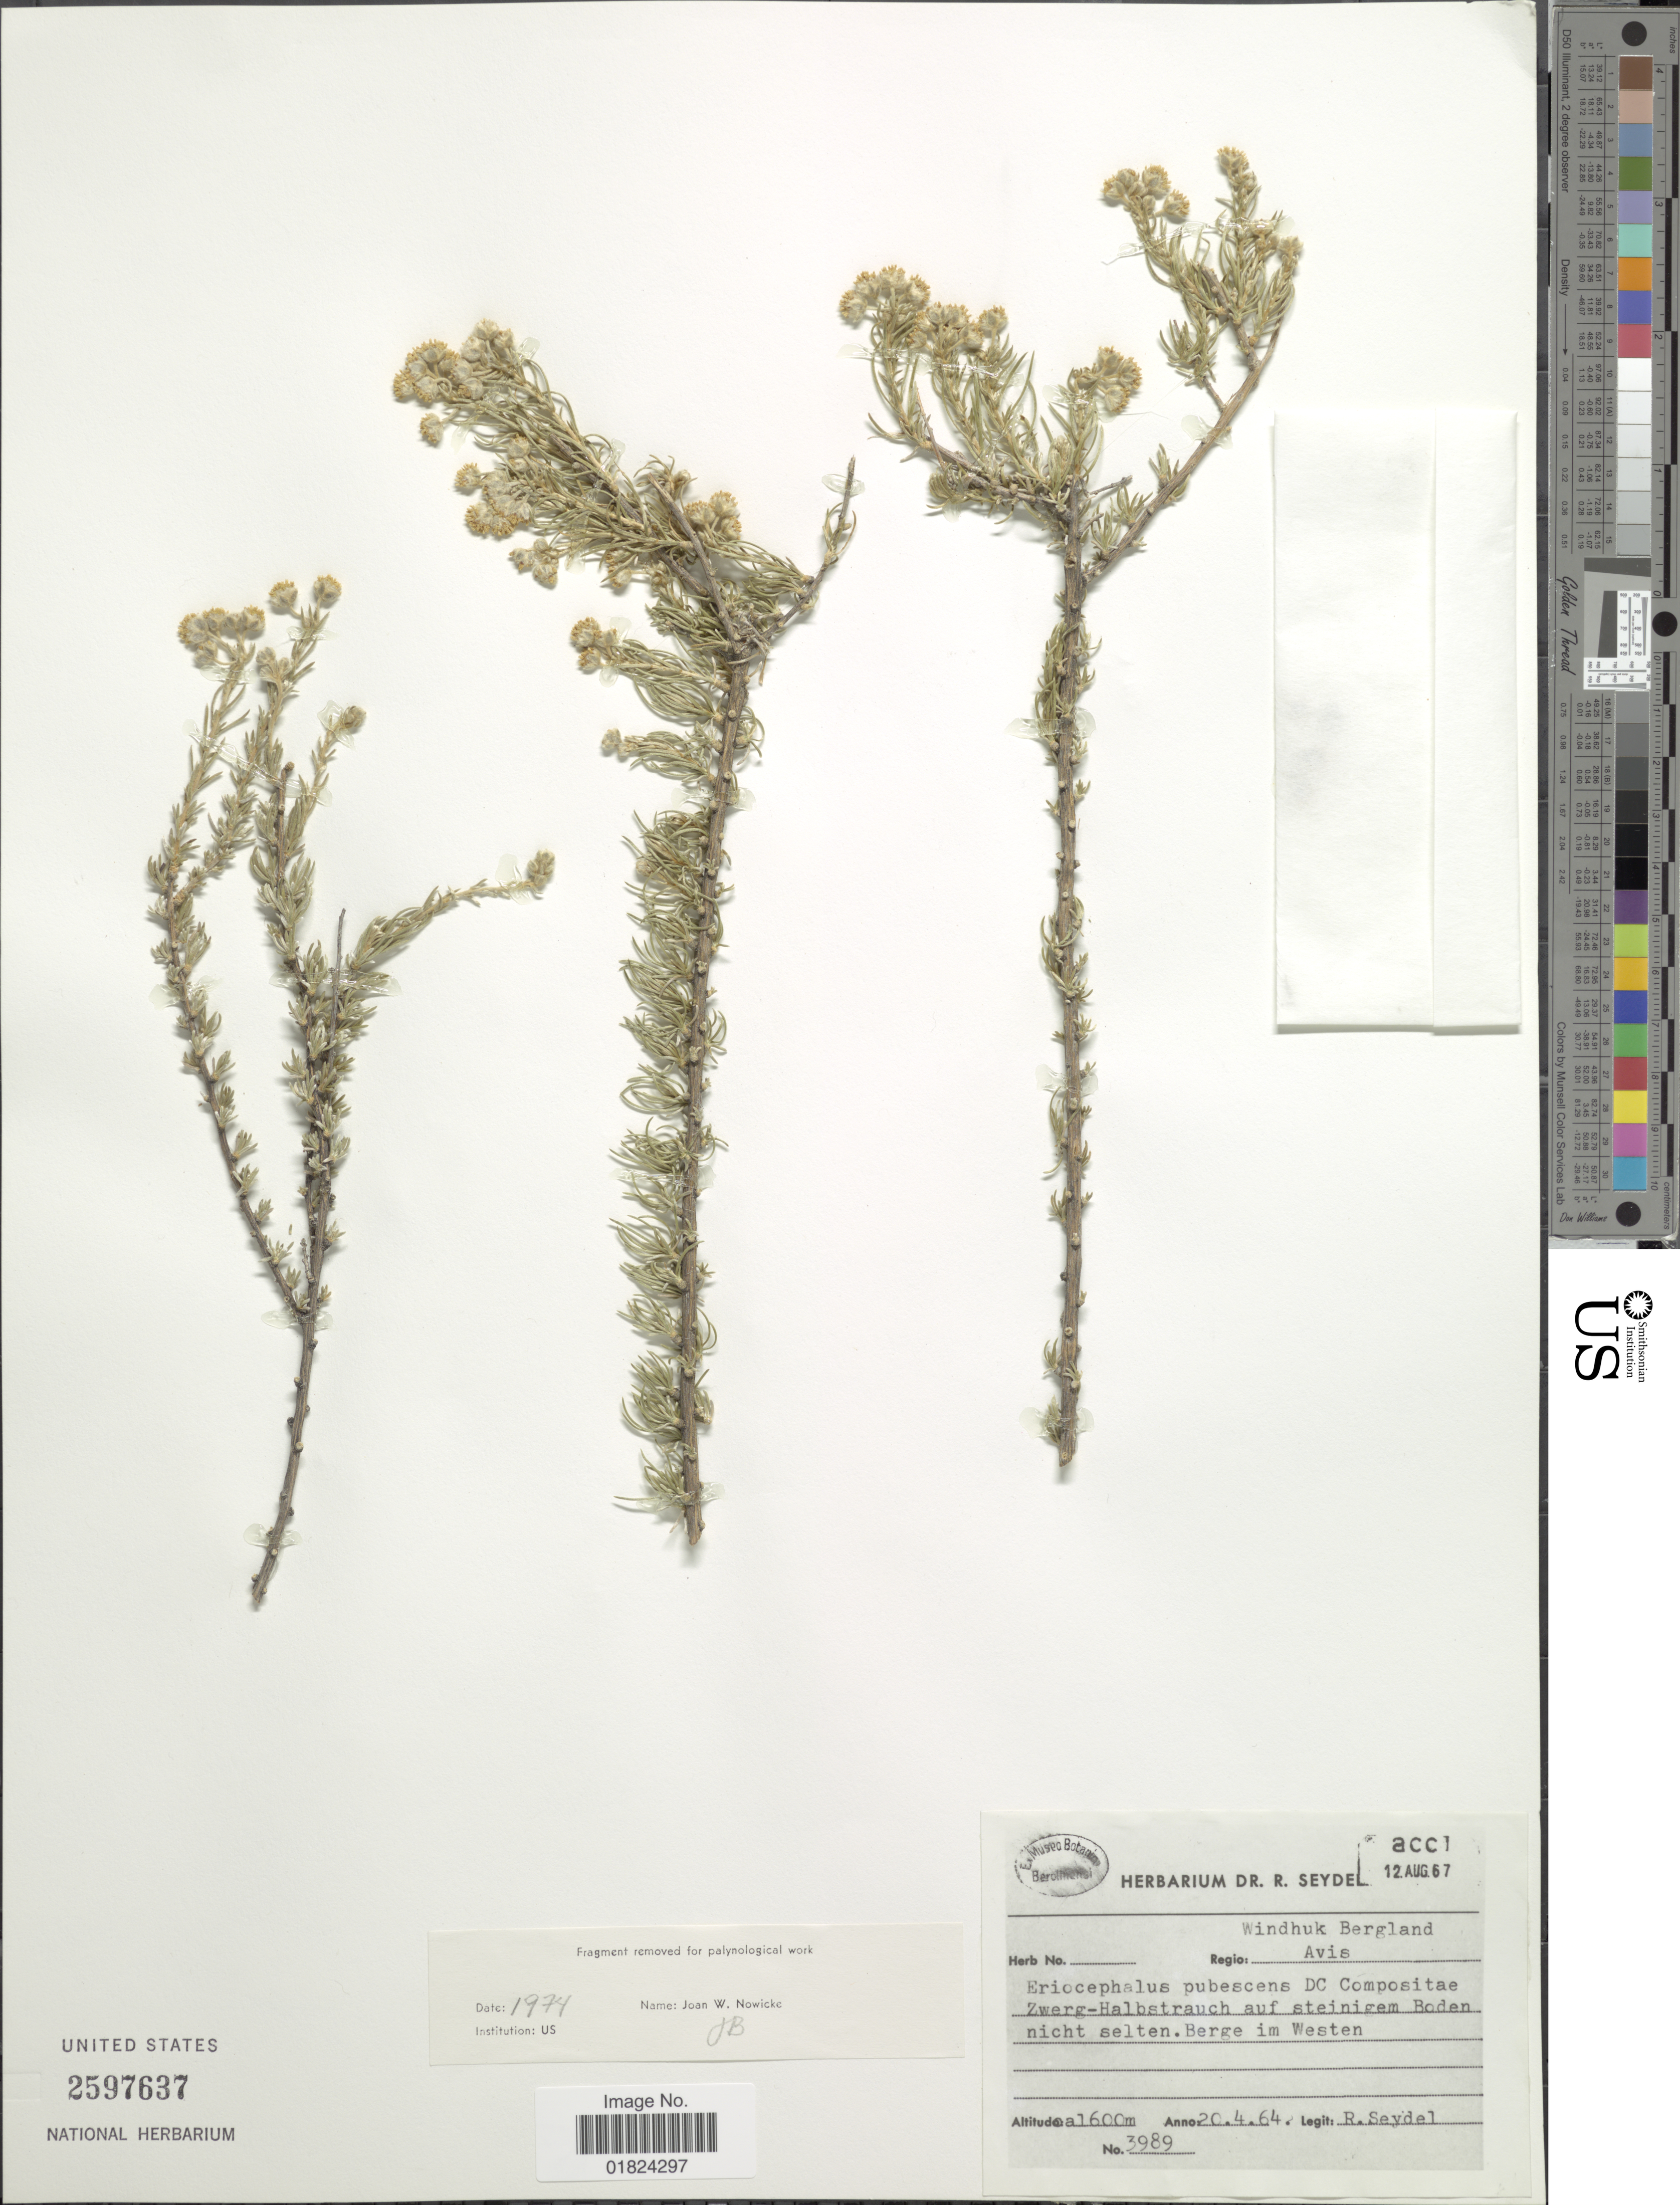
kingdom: Plantae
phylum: Tracheophyta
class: Magnoliopsida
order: Asterales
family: Asteraceae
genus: Eriocephalus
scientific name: Eriocephalus pubescens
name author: DC.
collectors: R. Seydel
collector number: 3989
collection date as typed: Transcribed d/m/y: 20/4/64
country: Namibia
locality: Windhuk Bergland, Avis, Zwerg-Halbstrauch auf steinigem Boden nich selten, Berge im Westen.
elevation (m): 1600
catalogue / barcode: US 2597637